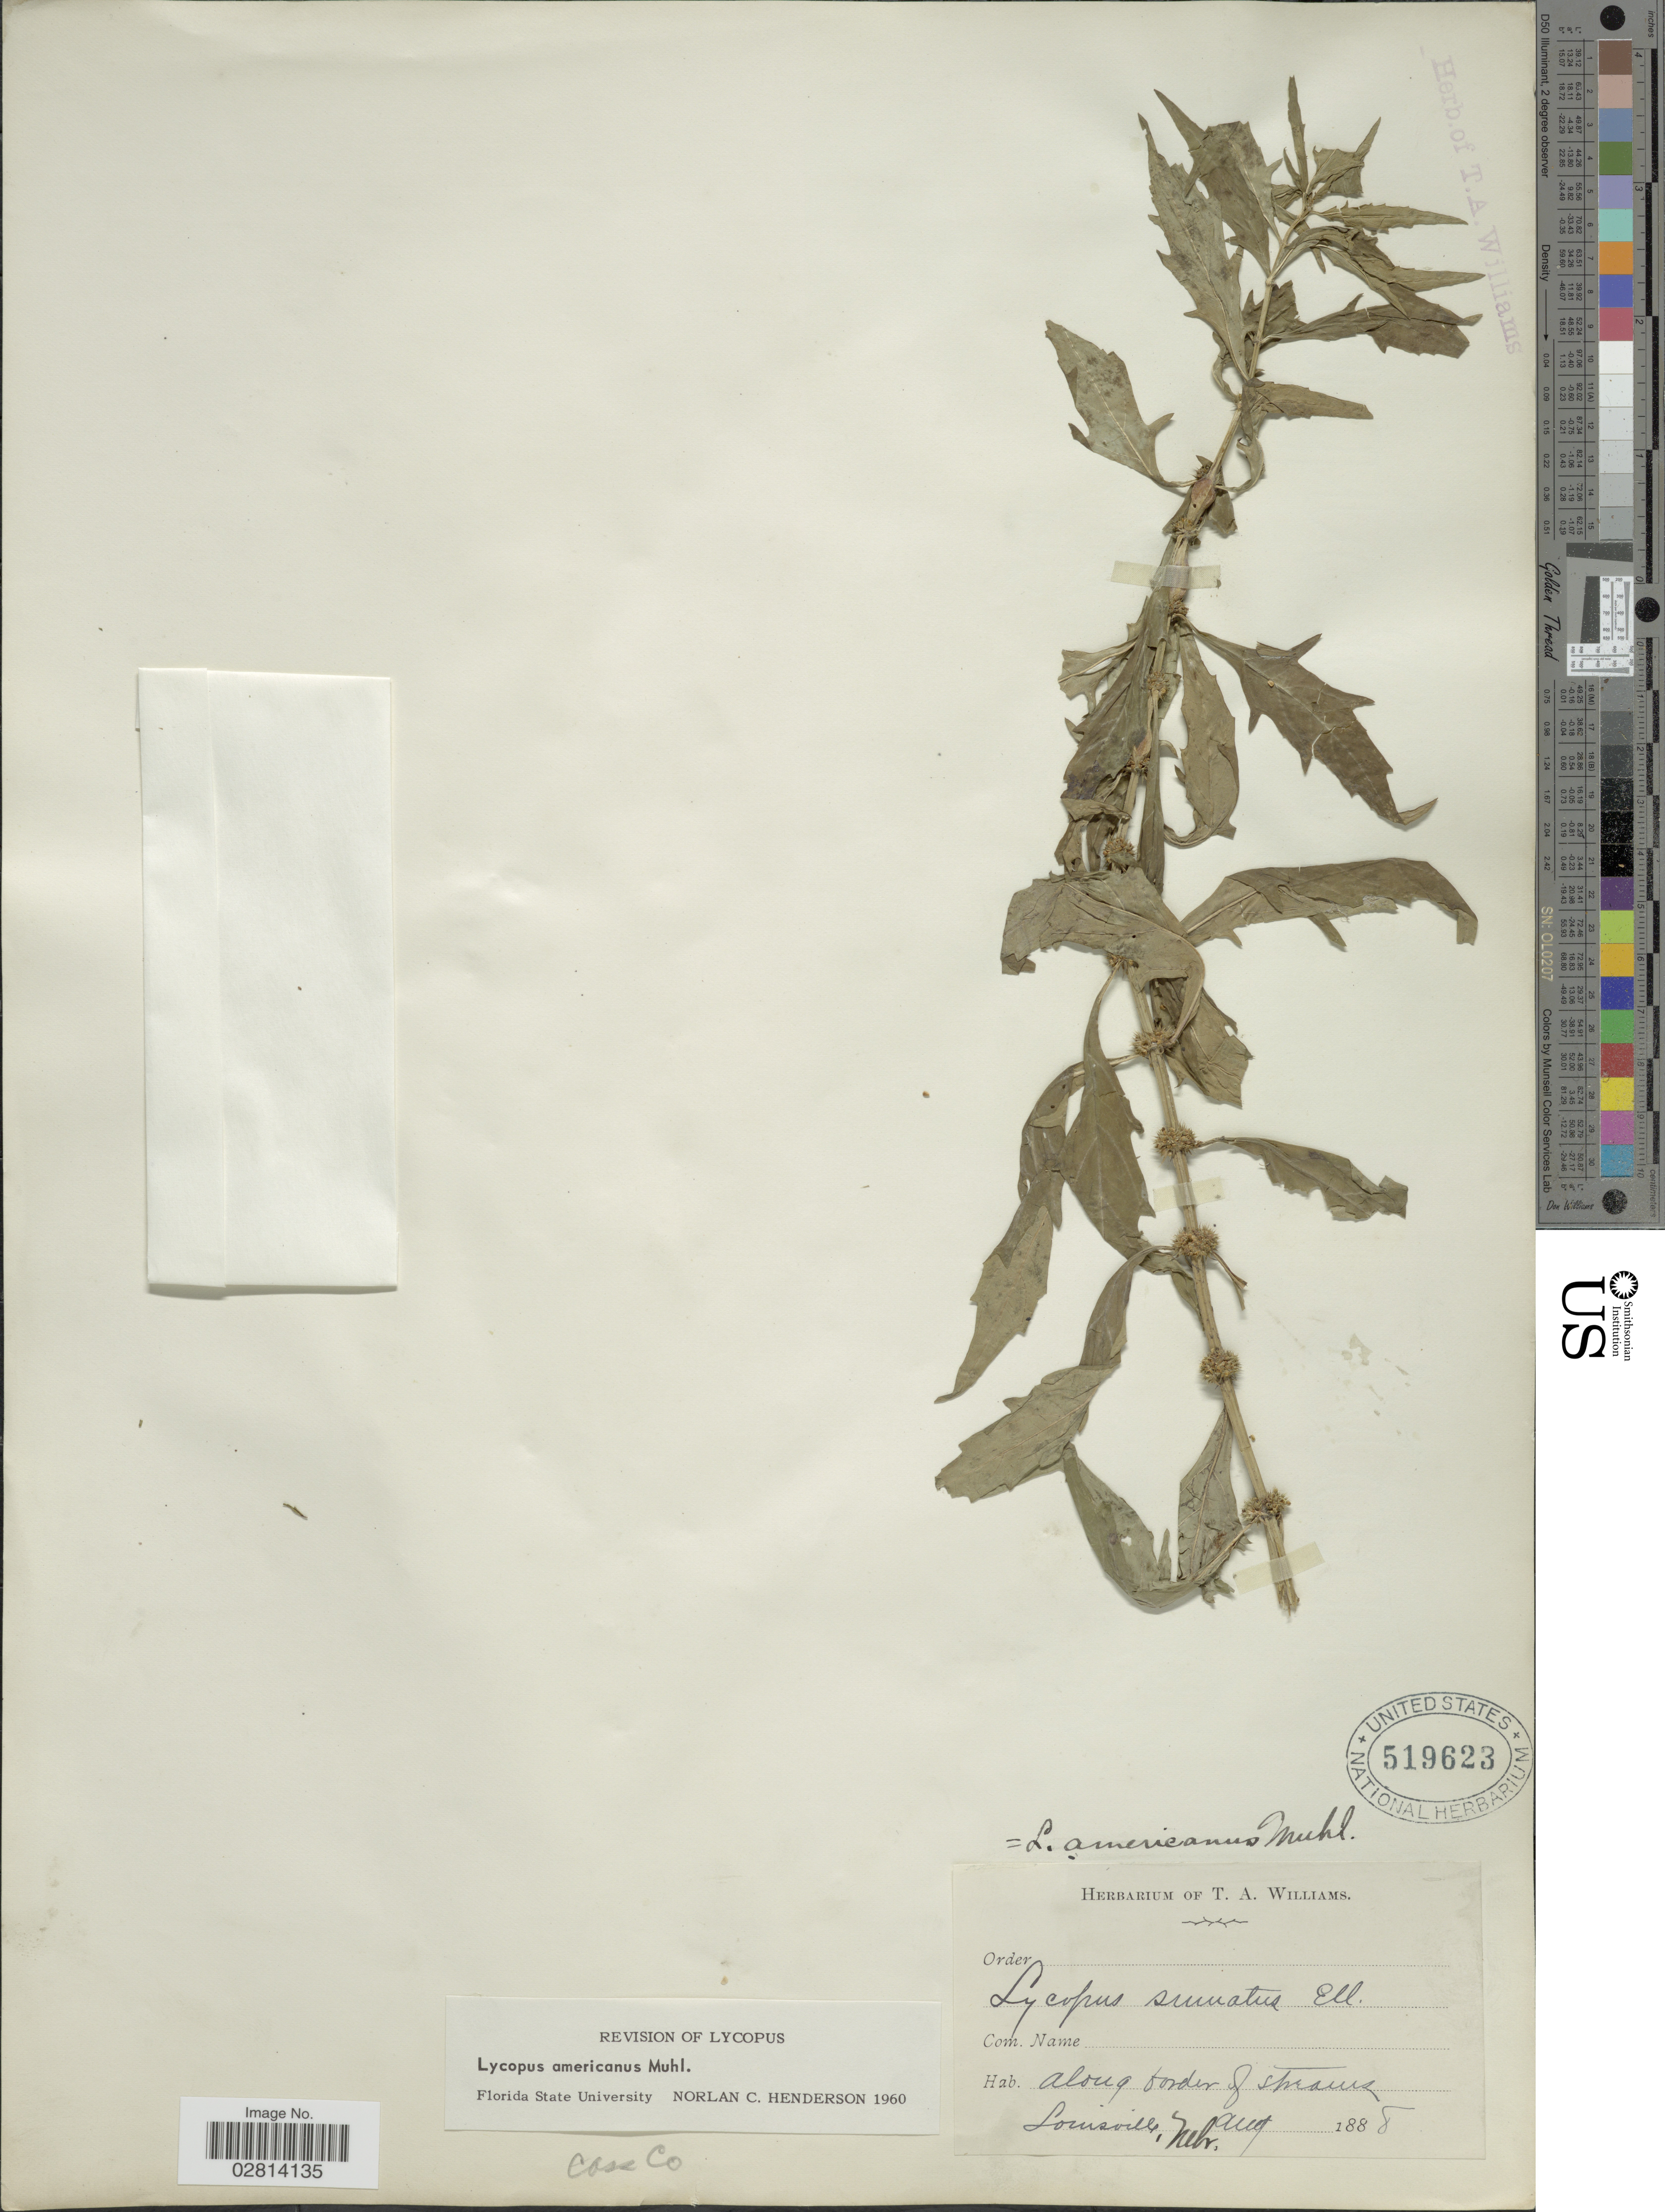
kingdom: Plantae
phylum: Tracheophyta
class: Magnoliopsida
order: Lamiales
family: Lamiaceae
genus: Lycopus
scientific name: Lycopus americanus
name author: Muhl. ex W.P.C. Barton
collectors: ex herb. Thos. A. Williams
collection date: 1888-08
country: United States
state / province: Nebraska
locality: Along border of streams, Louisville, Nebr., Cass Co.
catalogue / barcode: US 519623